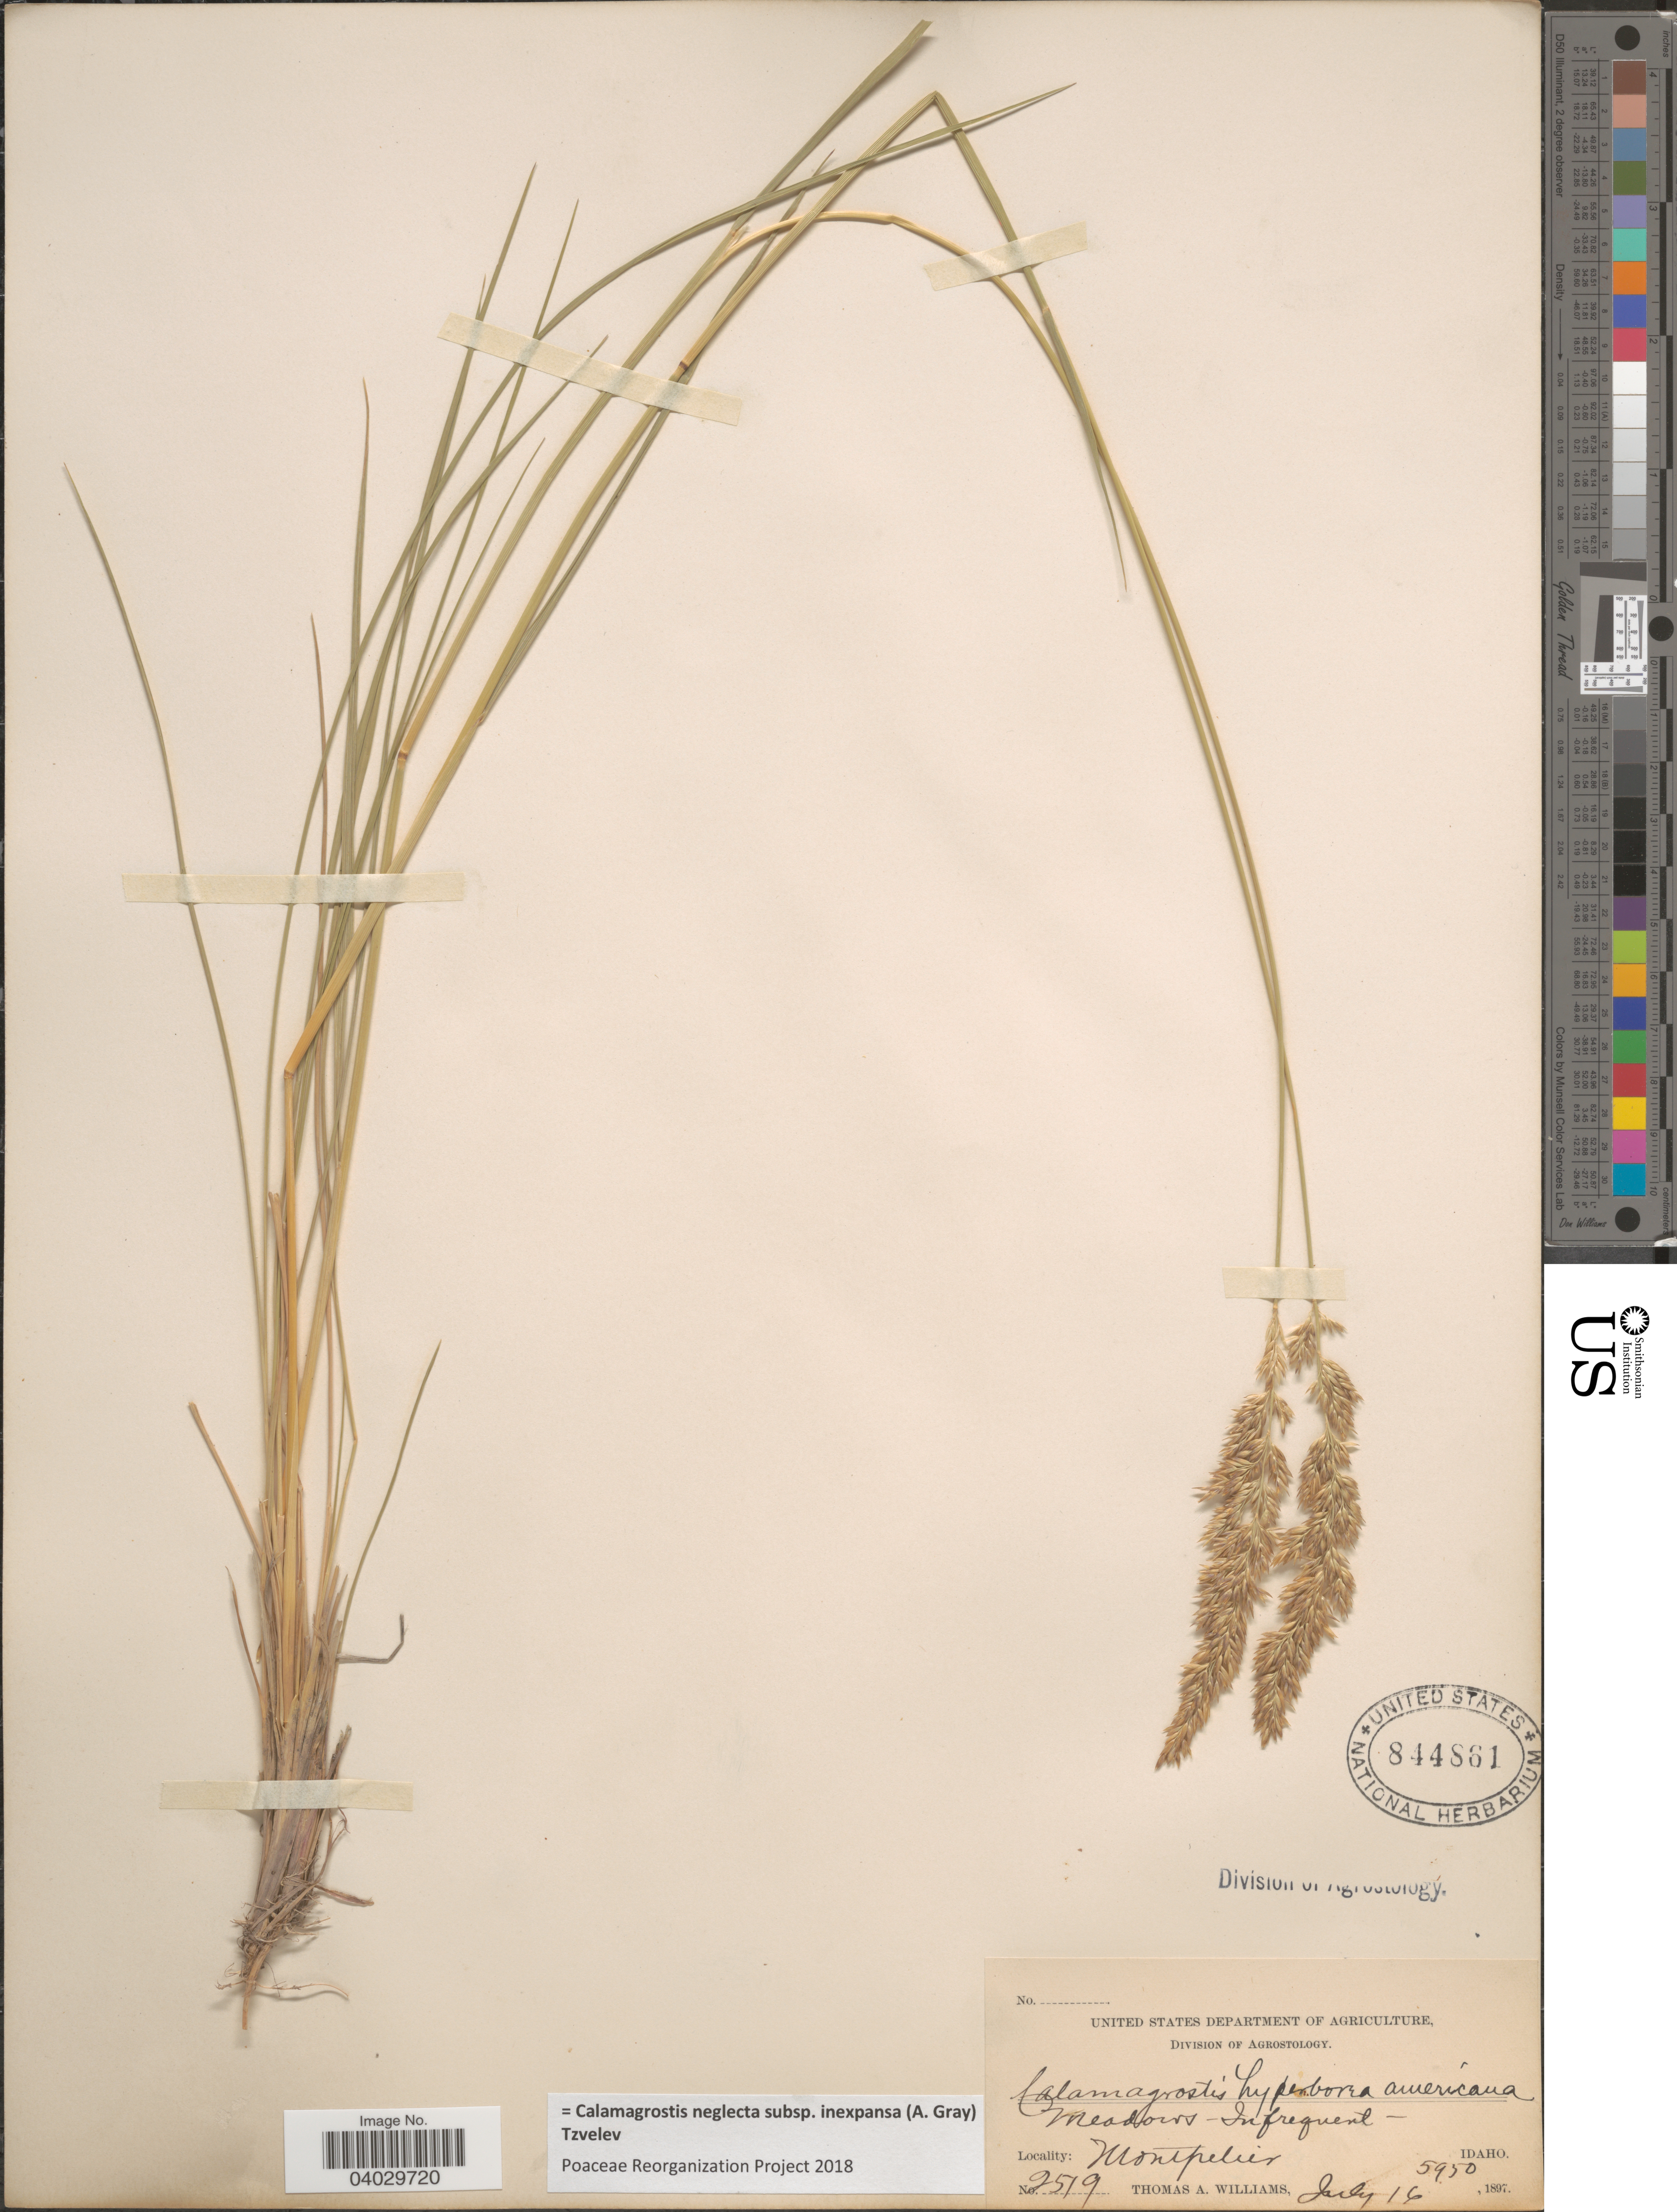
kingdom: Plantae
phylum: Tracheophyta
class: Liliopsida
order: Poales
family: Poaceae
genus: Calamagrostis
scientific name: Calamagrostis neglecta subsp. inexpansa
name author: (A. Gray) Tzvelev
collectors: T. A. Williams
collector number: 2519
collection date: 1897-07-16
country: United States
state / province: Idaho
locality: Montpelier.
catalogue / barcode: US 844861